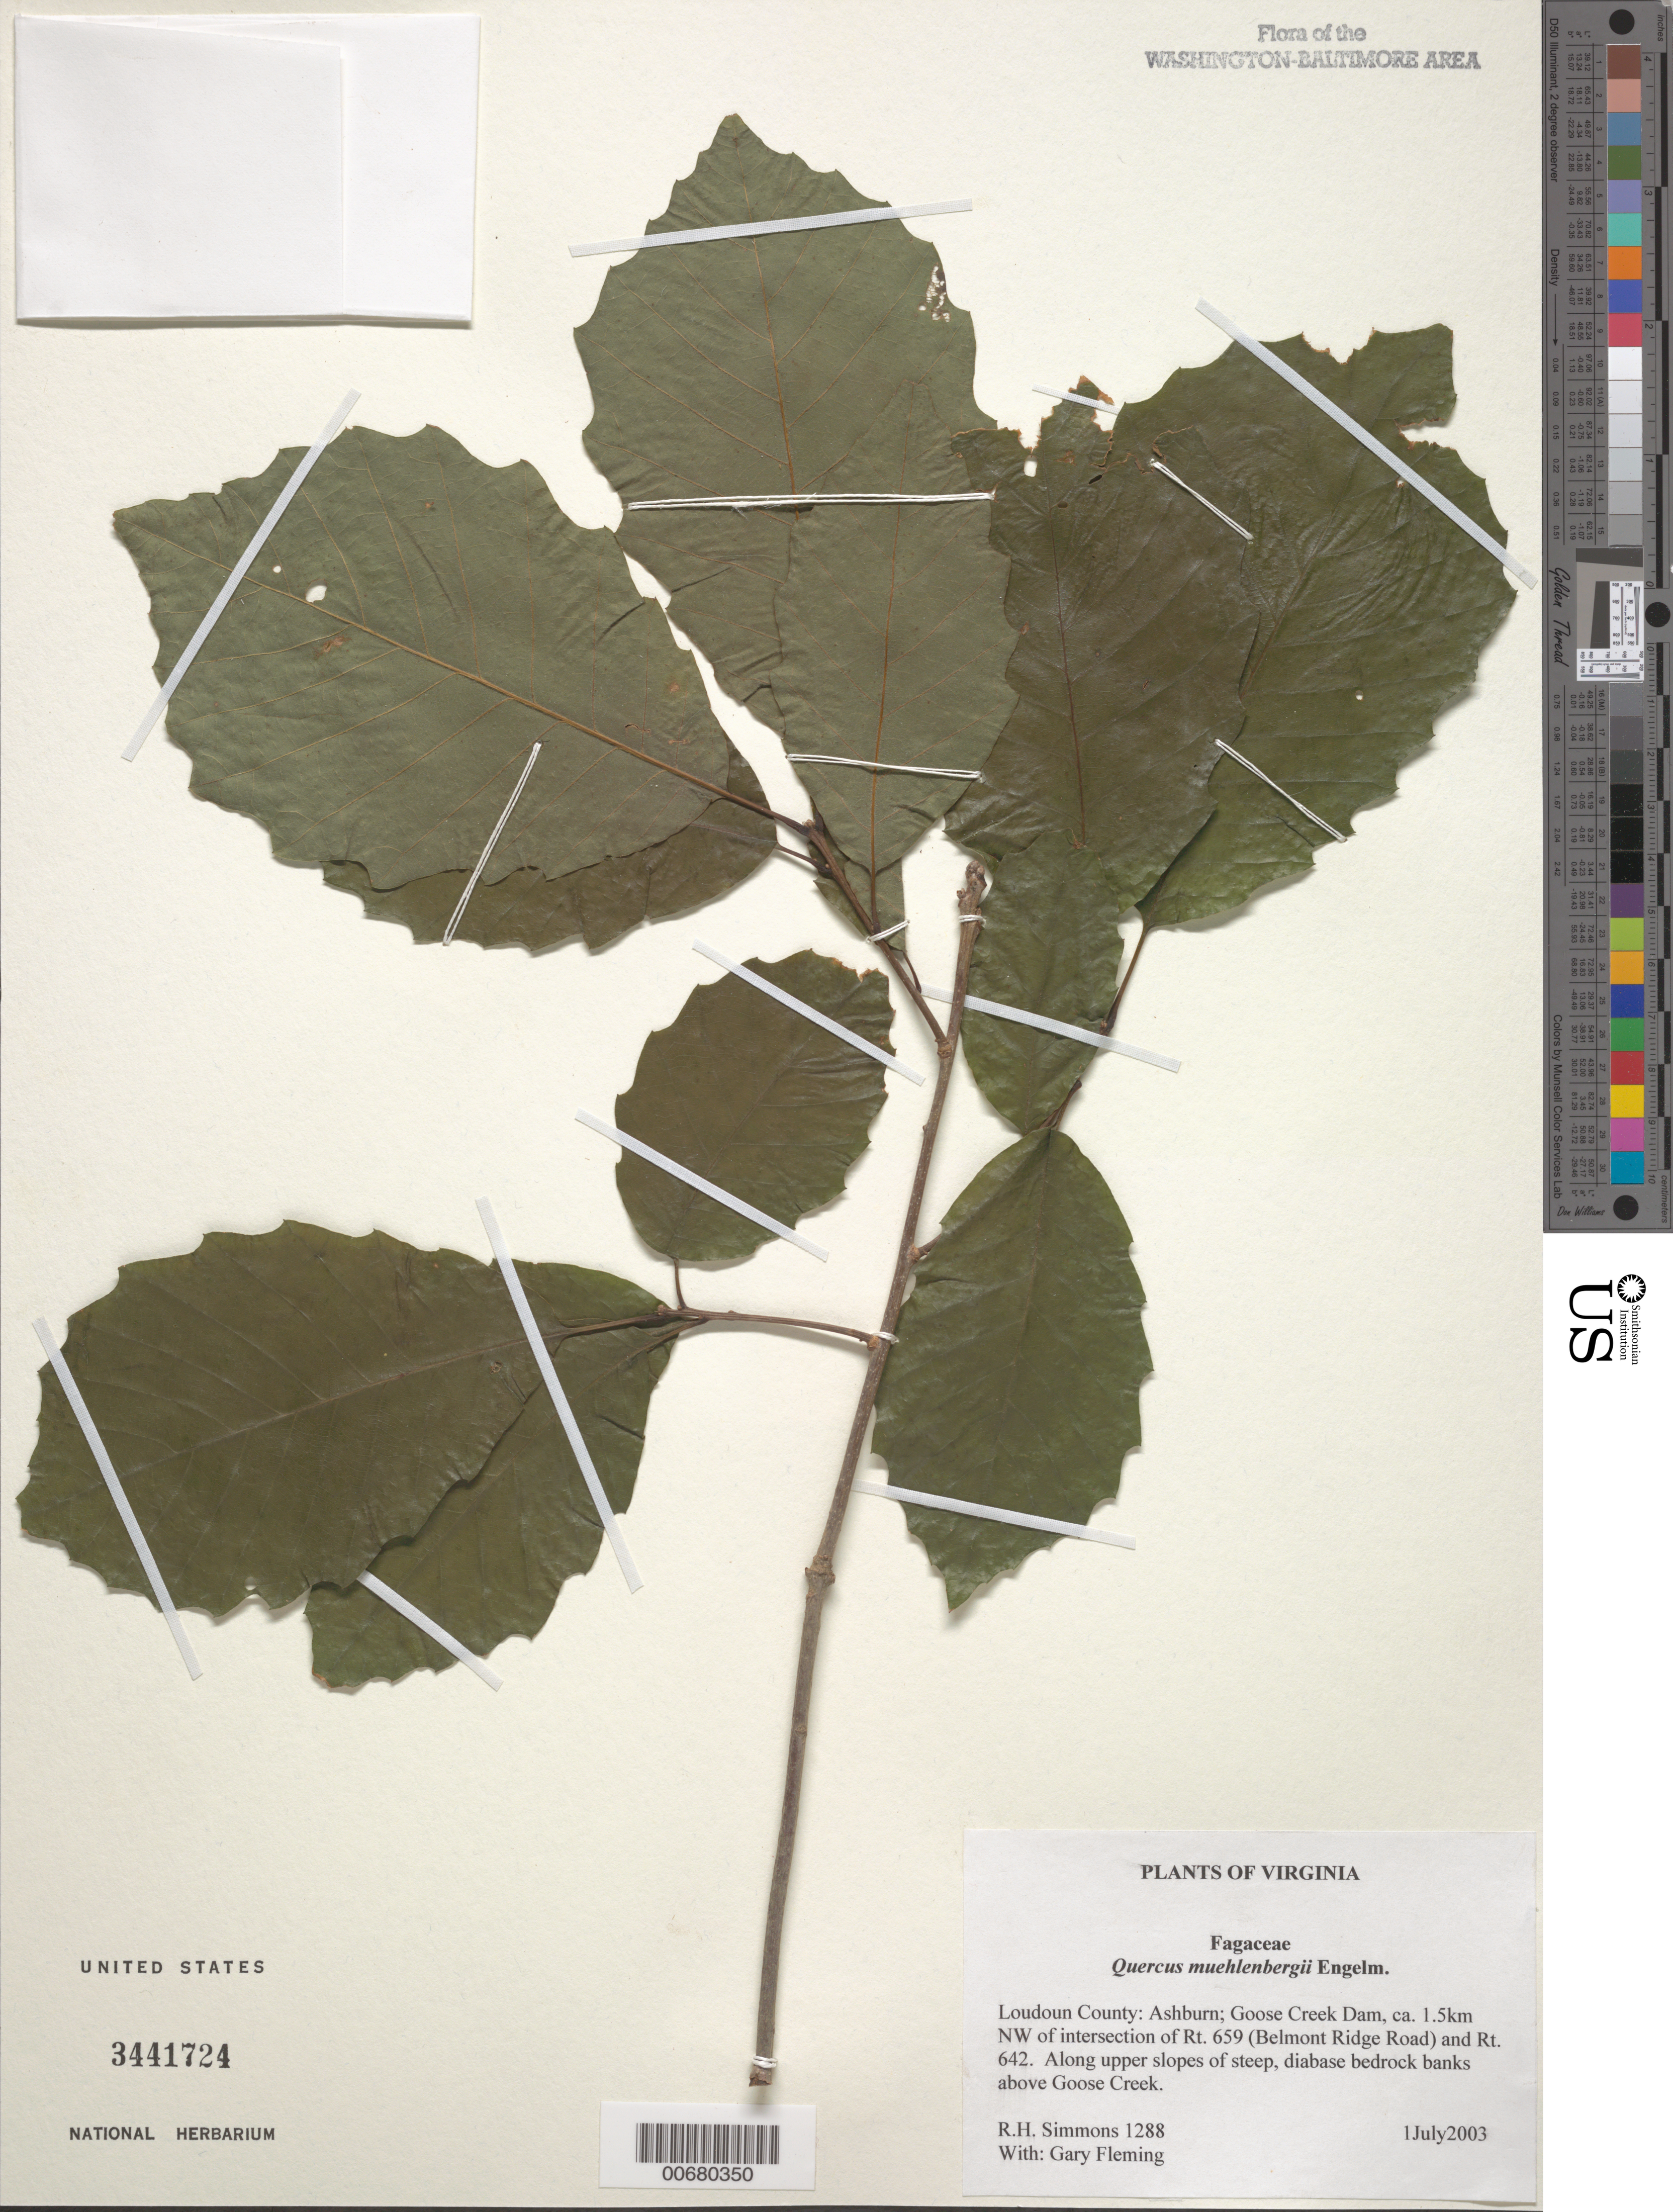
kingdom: Plantae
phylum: Tracheophyta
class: Magnoliopsida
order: Fagales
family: Fagaceae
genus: Quercus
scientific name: Quercus muehlenbergii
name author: Engelm.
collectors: R. H. Simmons & G. Fleming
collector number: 1288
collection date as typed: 01 jul 2003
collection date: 2003-07-01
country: United States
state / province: Virginia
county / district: Loudoun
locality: Ashburn; Goose Creek Dam, ca. 1.5 km NW of intersection of Rt. 659 (Belmont Ridge Road) and Rt. 642. Above Goose Creek.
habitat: Along upper slopes of steep, diabase bedrock banks.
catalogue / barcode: US 3441724